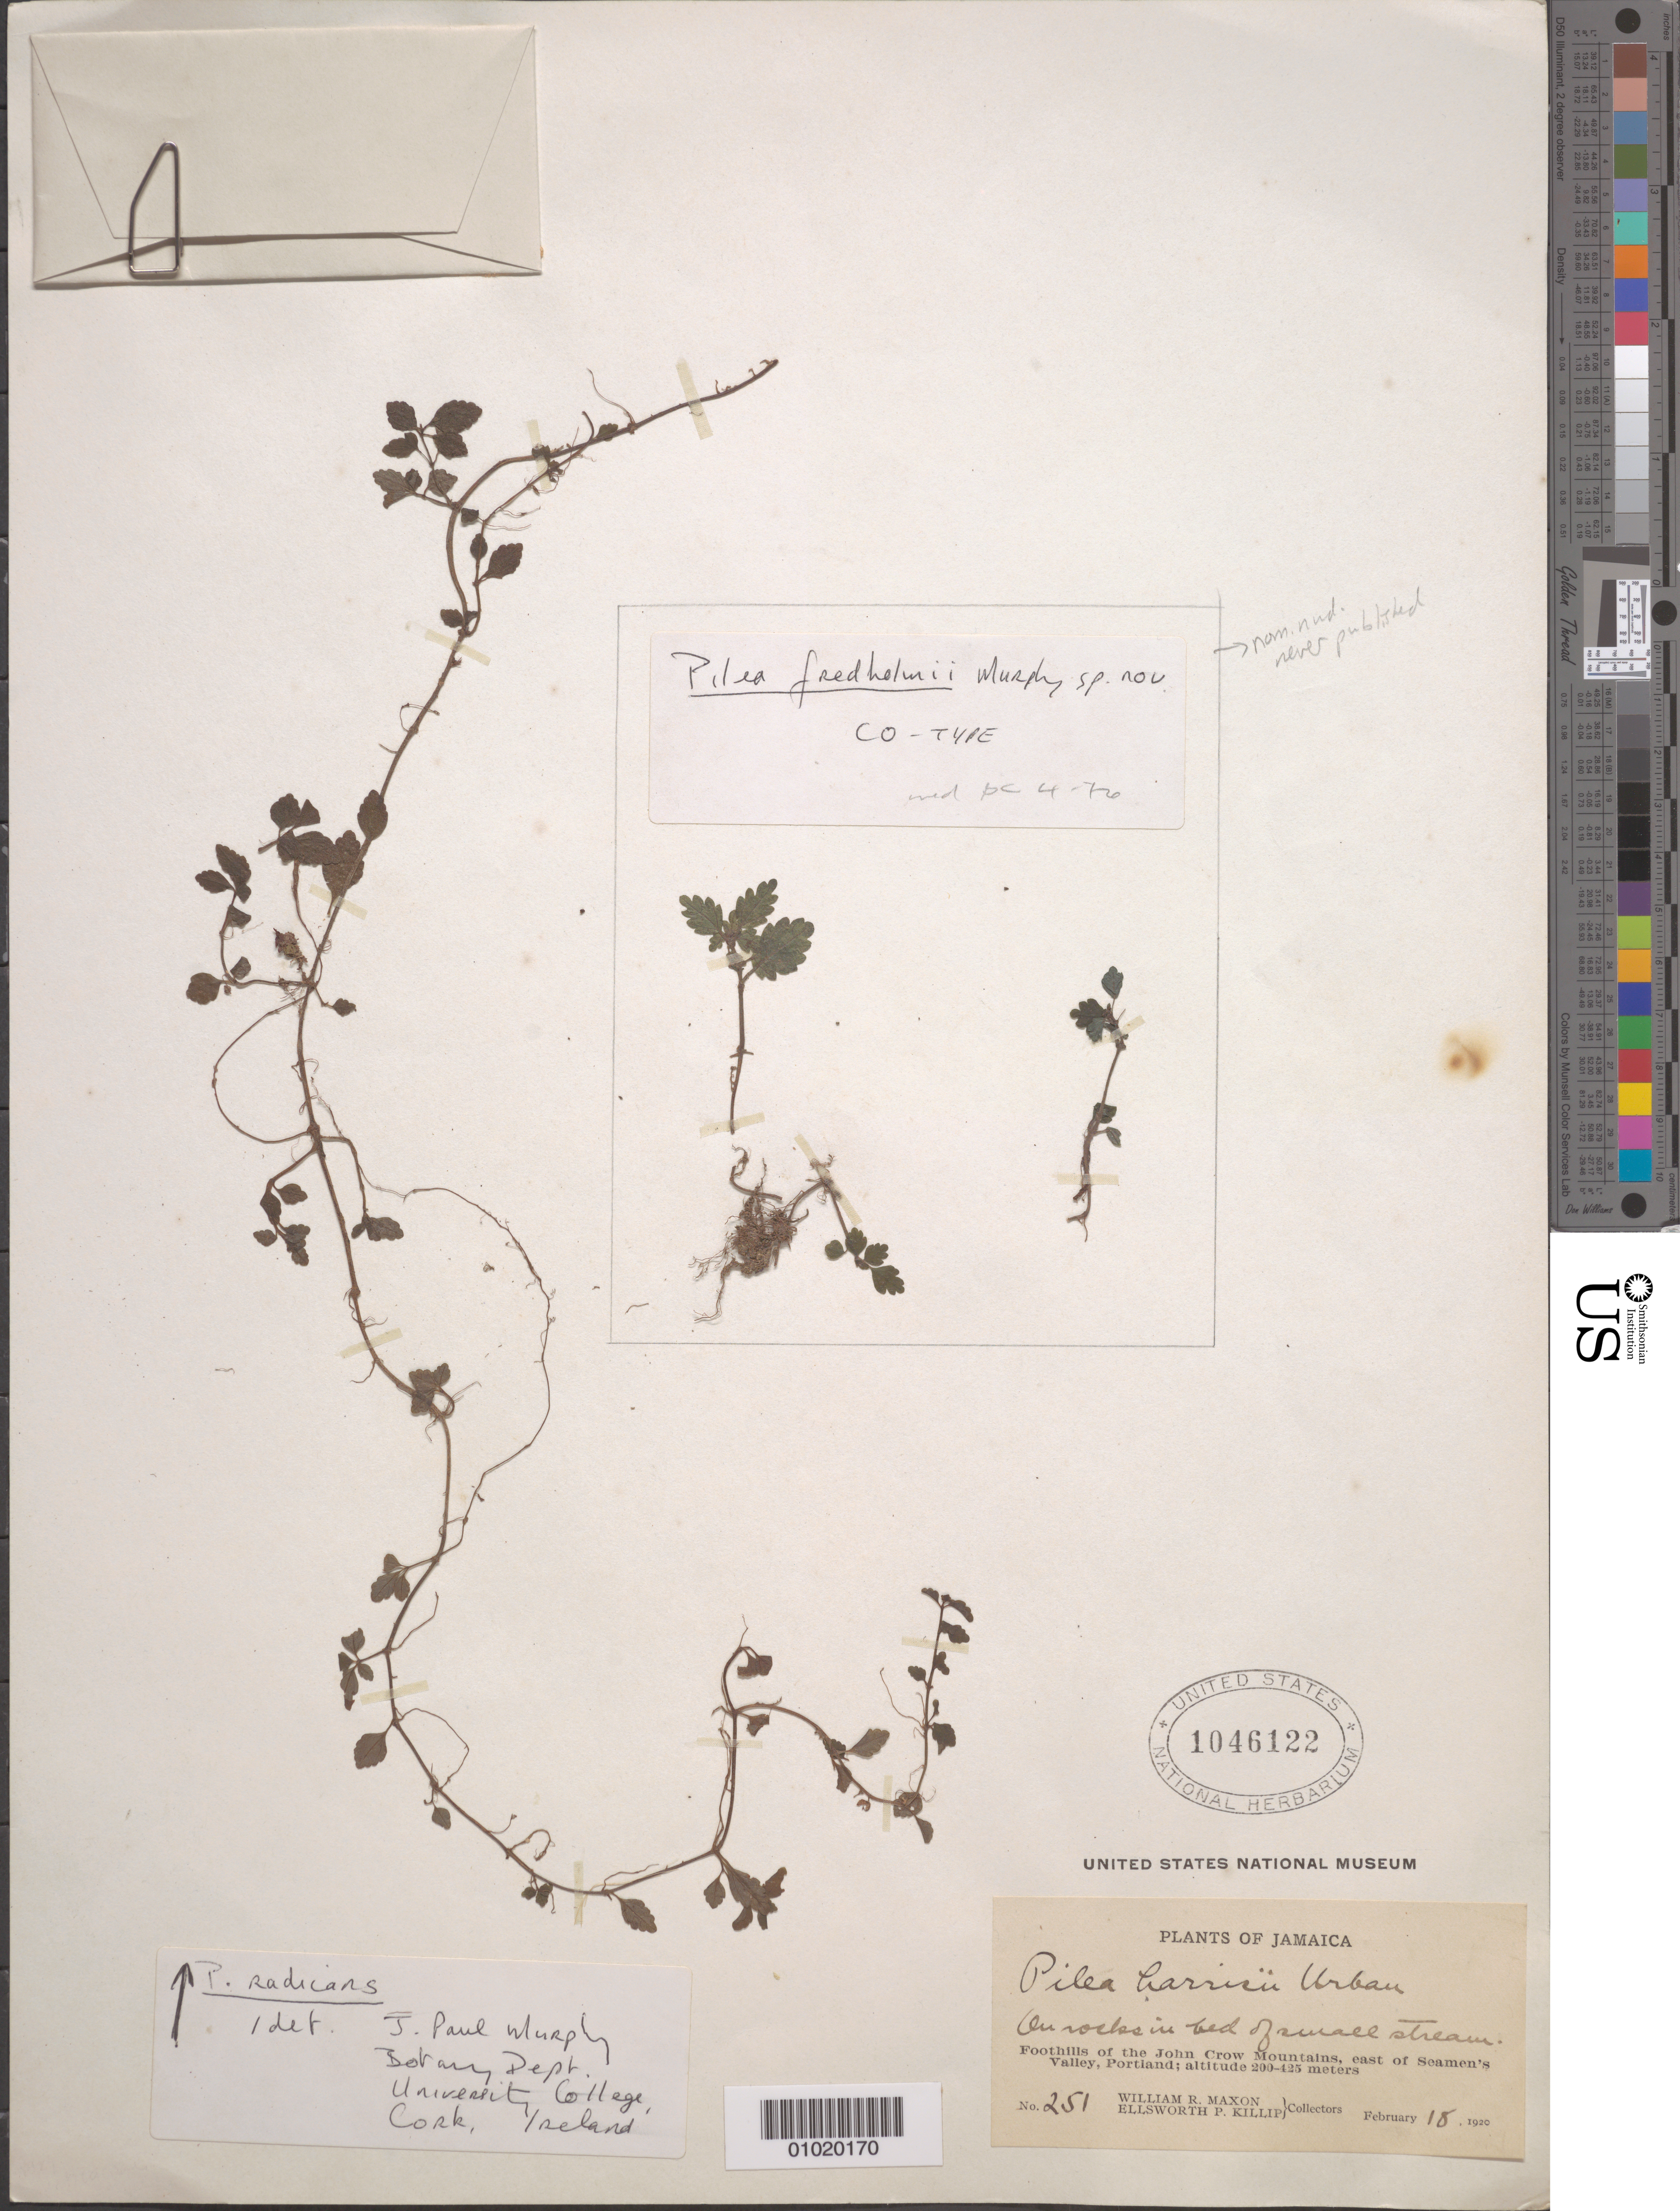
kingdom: Plantae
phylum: Tracheophyta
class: Magnoliopsida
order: Rosales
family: Urticaceae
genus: Pilea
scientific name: Pilea sp.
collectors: W. R. Maxon & E. P. Killip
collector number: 251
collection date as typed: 18 Feb 1920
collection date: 1920-02-18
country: Jamaica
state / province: Portland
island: Jamaica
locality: Foothills of the John Crow Mountains, east of Seamen's Valley. On rocks in bed of small stream.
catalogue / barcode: US 1046122